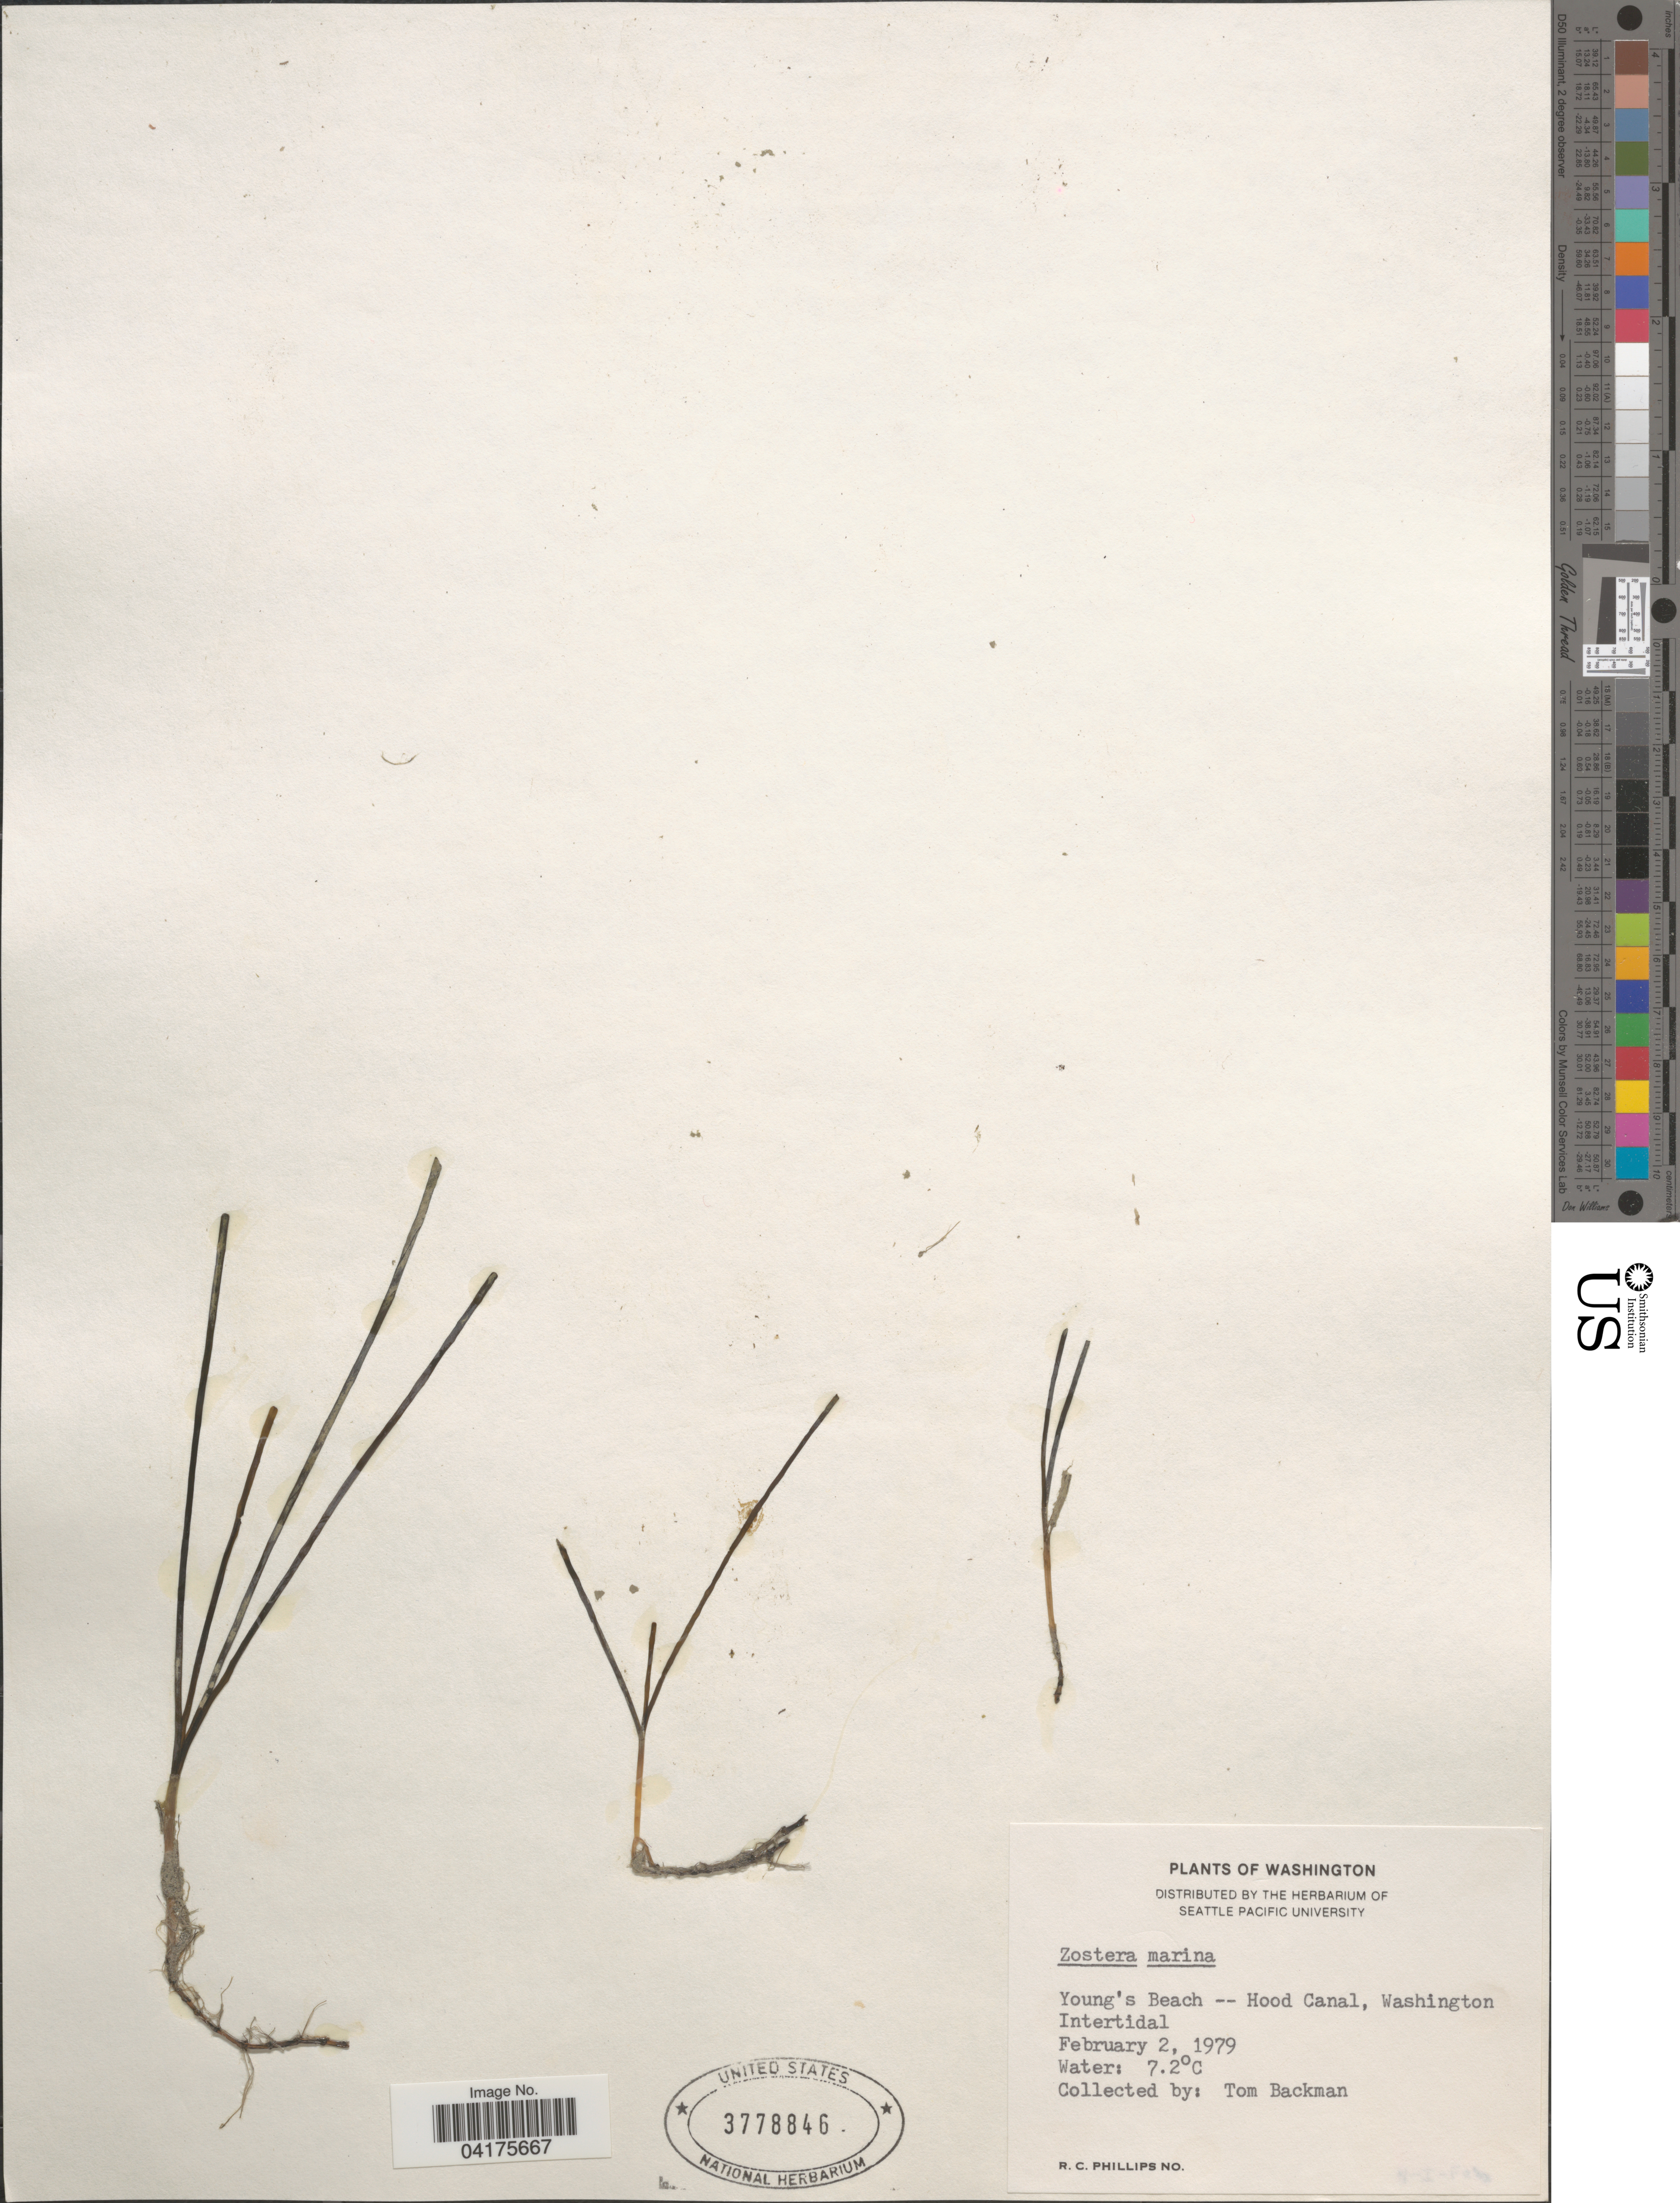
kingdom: Plantae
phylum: Tracheophyta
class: Liliopsida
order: Alismatales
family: Zosteraceae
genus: Zostera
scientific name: Zostera marina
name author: L.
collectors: T. Backman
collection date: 1979-02-02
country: United States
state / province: Washington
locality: Young's Beach -- Hood Canal.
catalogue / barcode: US 3778846